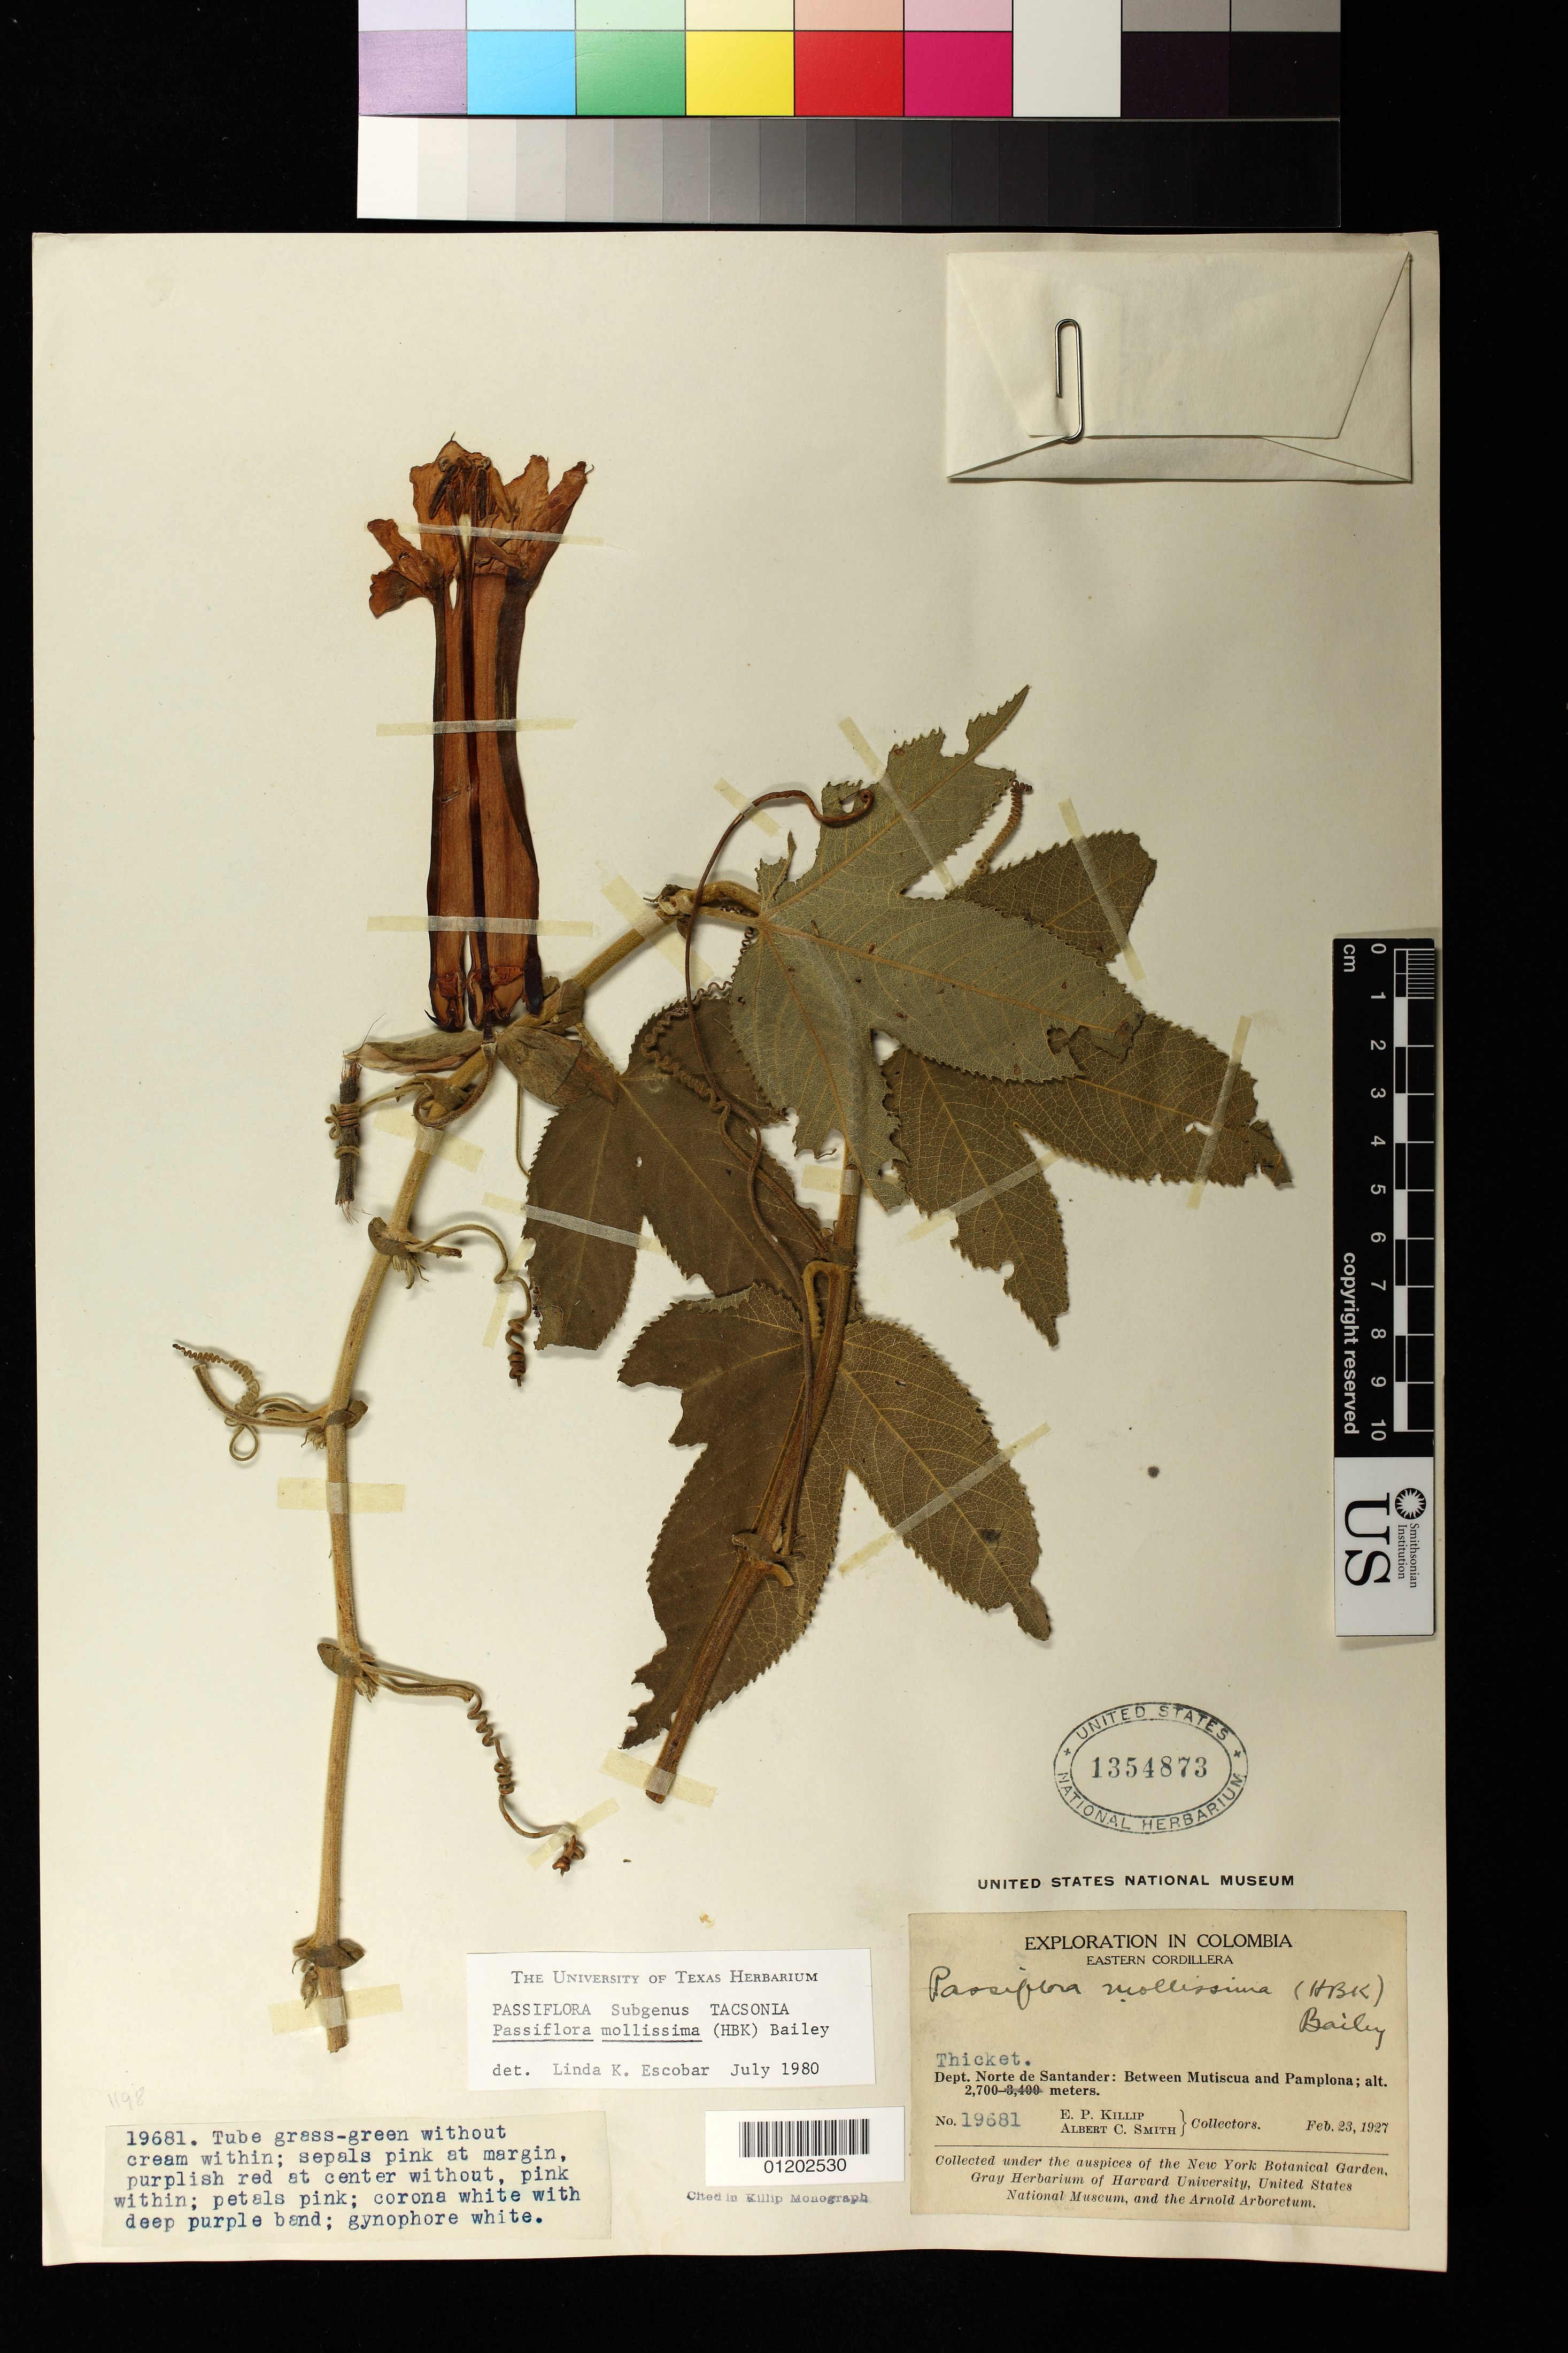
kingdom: Plantae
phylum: Tracheophyta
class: Magnoliopsida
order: Malpighiales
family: Passifloraceae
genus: Passiflora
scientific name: Passiflora mollissima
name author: (Kunth) L.H. Bailey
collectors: E. P. Killip & A. C. Smith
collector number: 19681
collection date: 1927-02-23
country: Colombia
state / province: Norte de Santander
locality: Between Mutiscua and Pamplona, Eastern Cordillera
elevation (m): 2700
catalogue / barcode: US 1354873